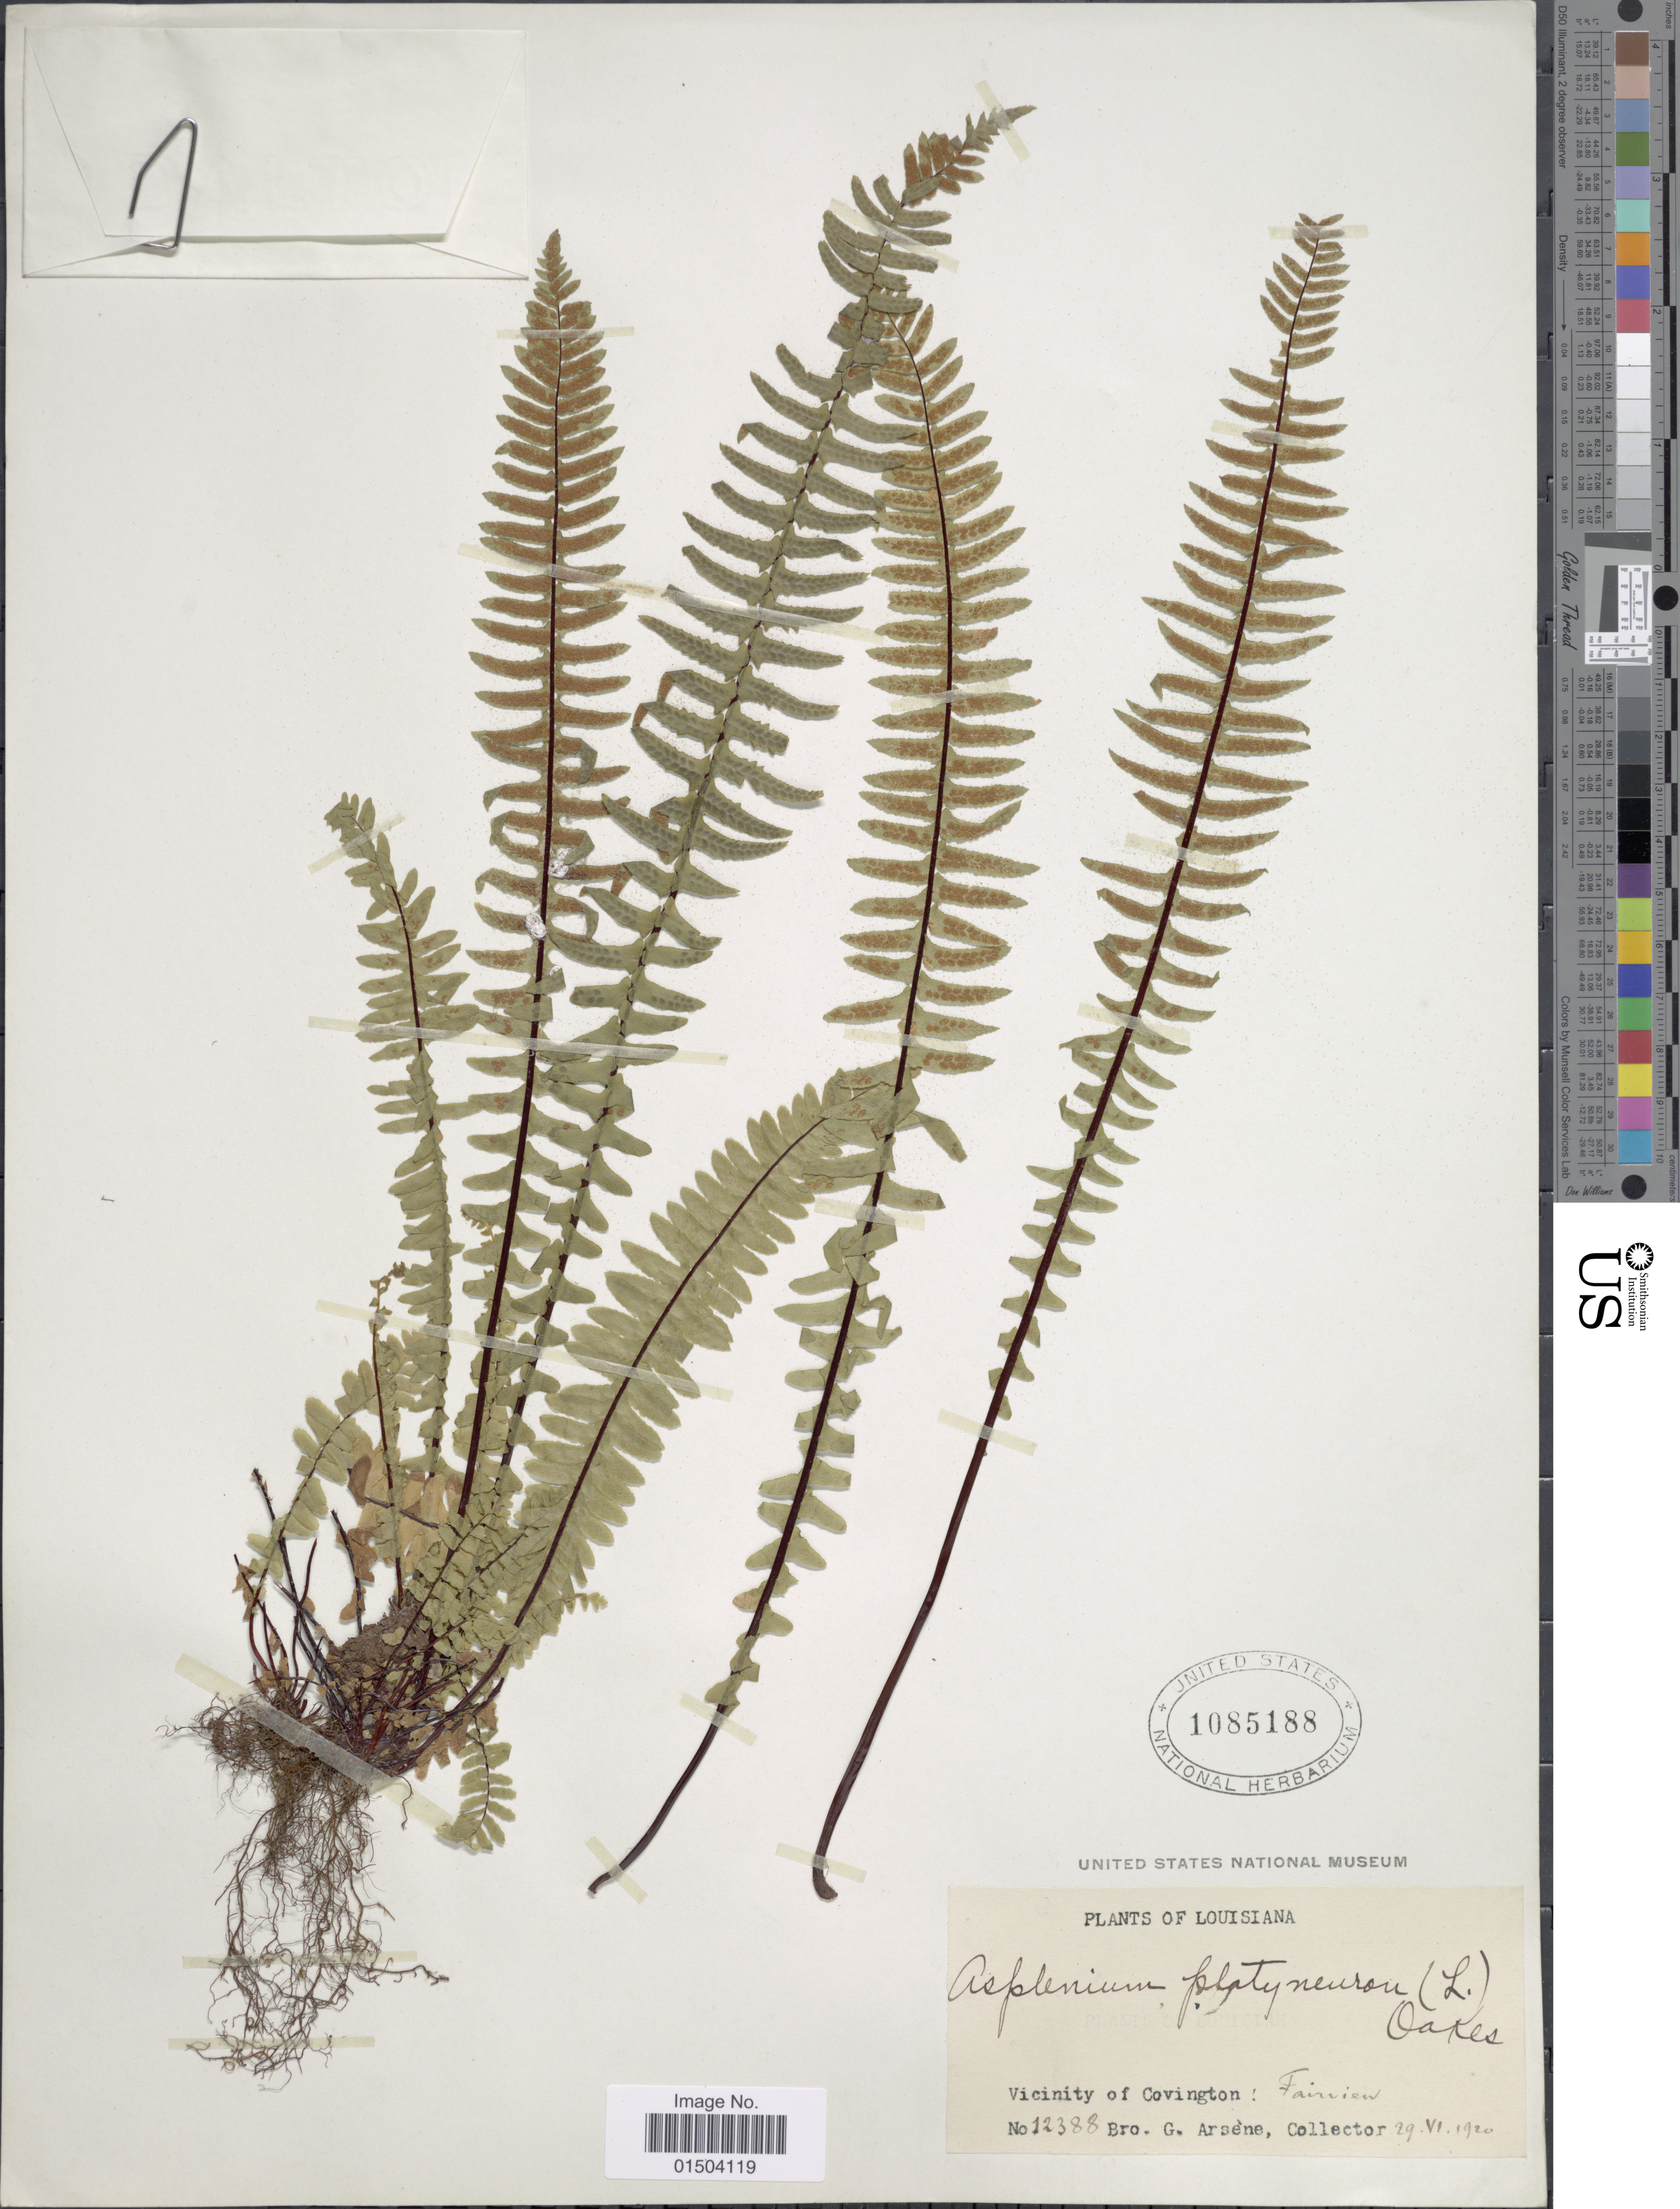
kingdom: Plantae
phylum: Tracheophyta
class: Polypodiopsida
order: Polypodiales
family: Aspleniaceae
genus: Asplenium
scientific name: Asplenium platyneuron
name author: (L.) Britton, Stearns & Poggenb.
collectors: Bro. G. Arsène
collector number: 12388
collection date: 1920-06-29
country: United States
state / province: Louisiana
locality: Vicinity of Covington: Fairview.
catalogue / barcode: US 1085188